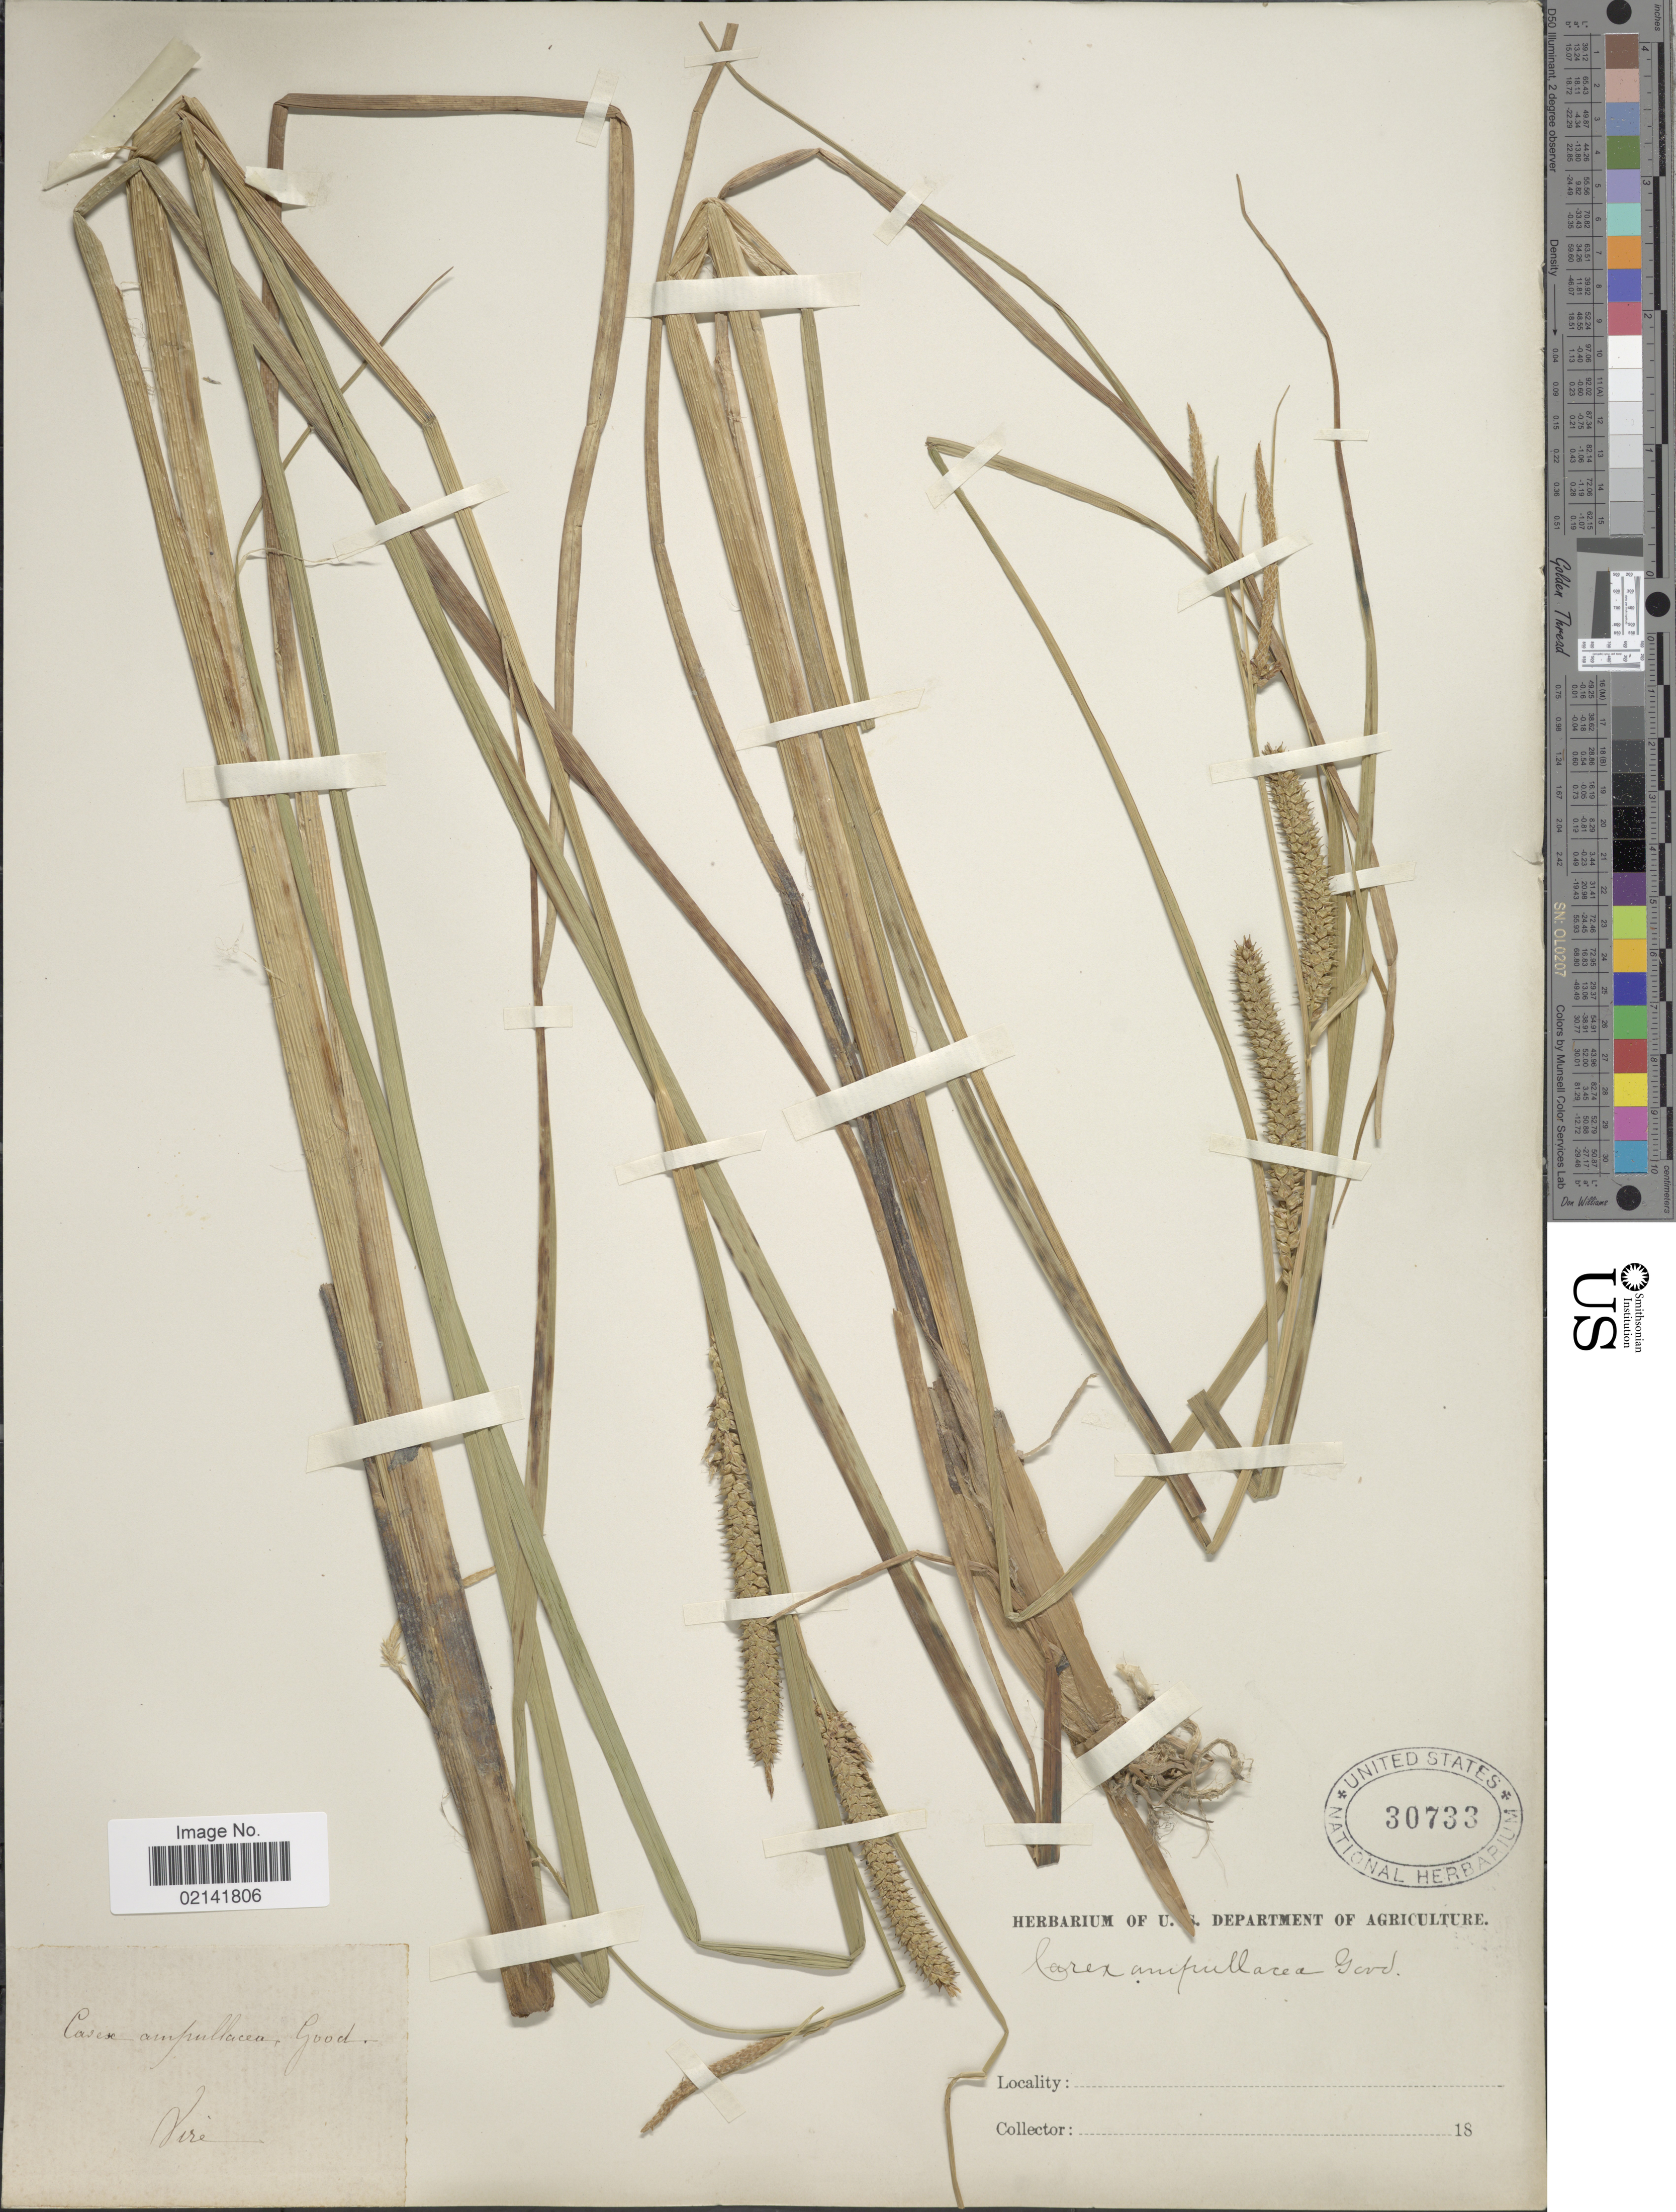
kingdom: Plantae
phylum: Tracheophyta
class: Liliopsida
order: Poales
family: Cyperaceae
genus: Carex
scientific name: Carex rostrata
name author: Stokes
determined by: Strong, Mark T., (BOT), Smithsonian Institution - National Museum of Natural History (UNITED STATES)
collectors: ex herb. U. S. Department of Agriculture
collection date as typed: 18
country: France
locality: Vire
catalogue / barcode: US 30733